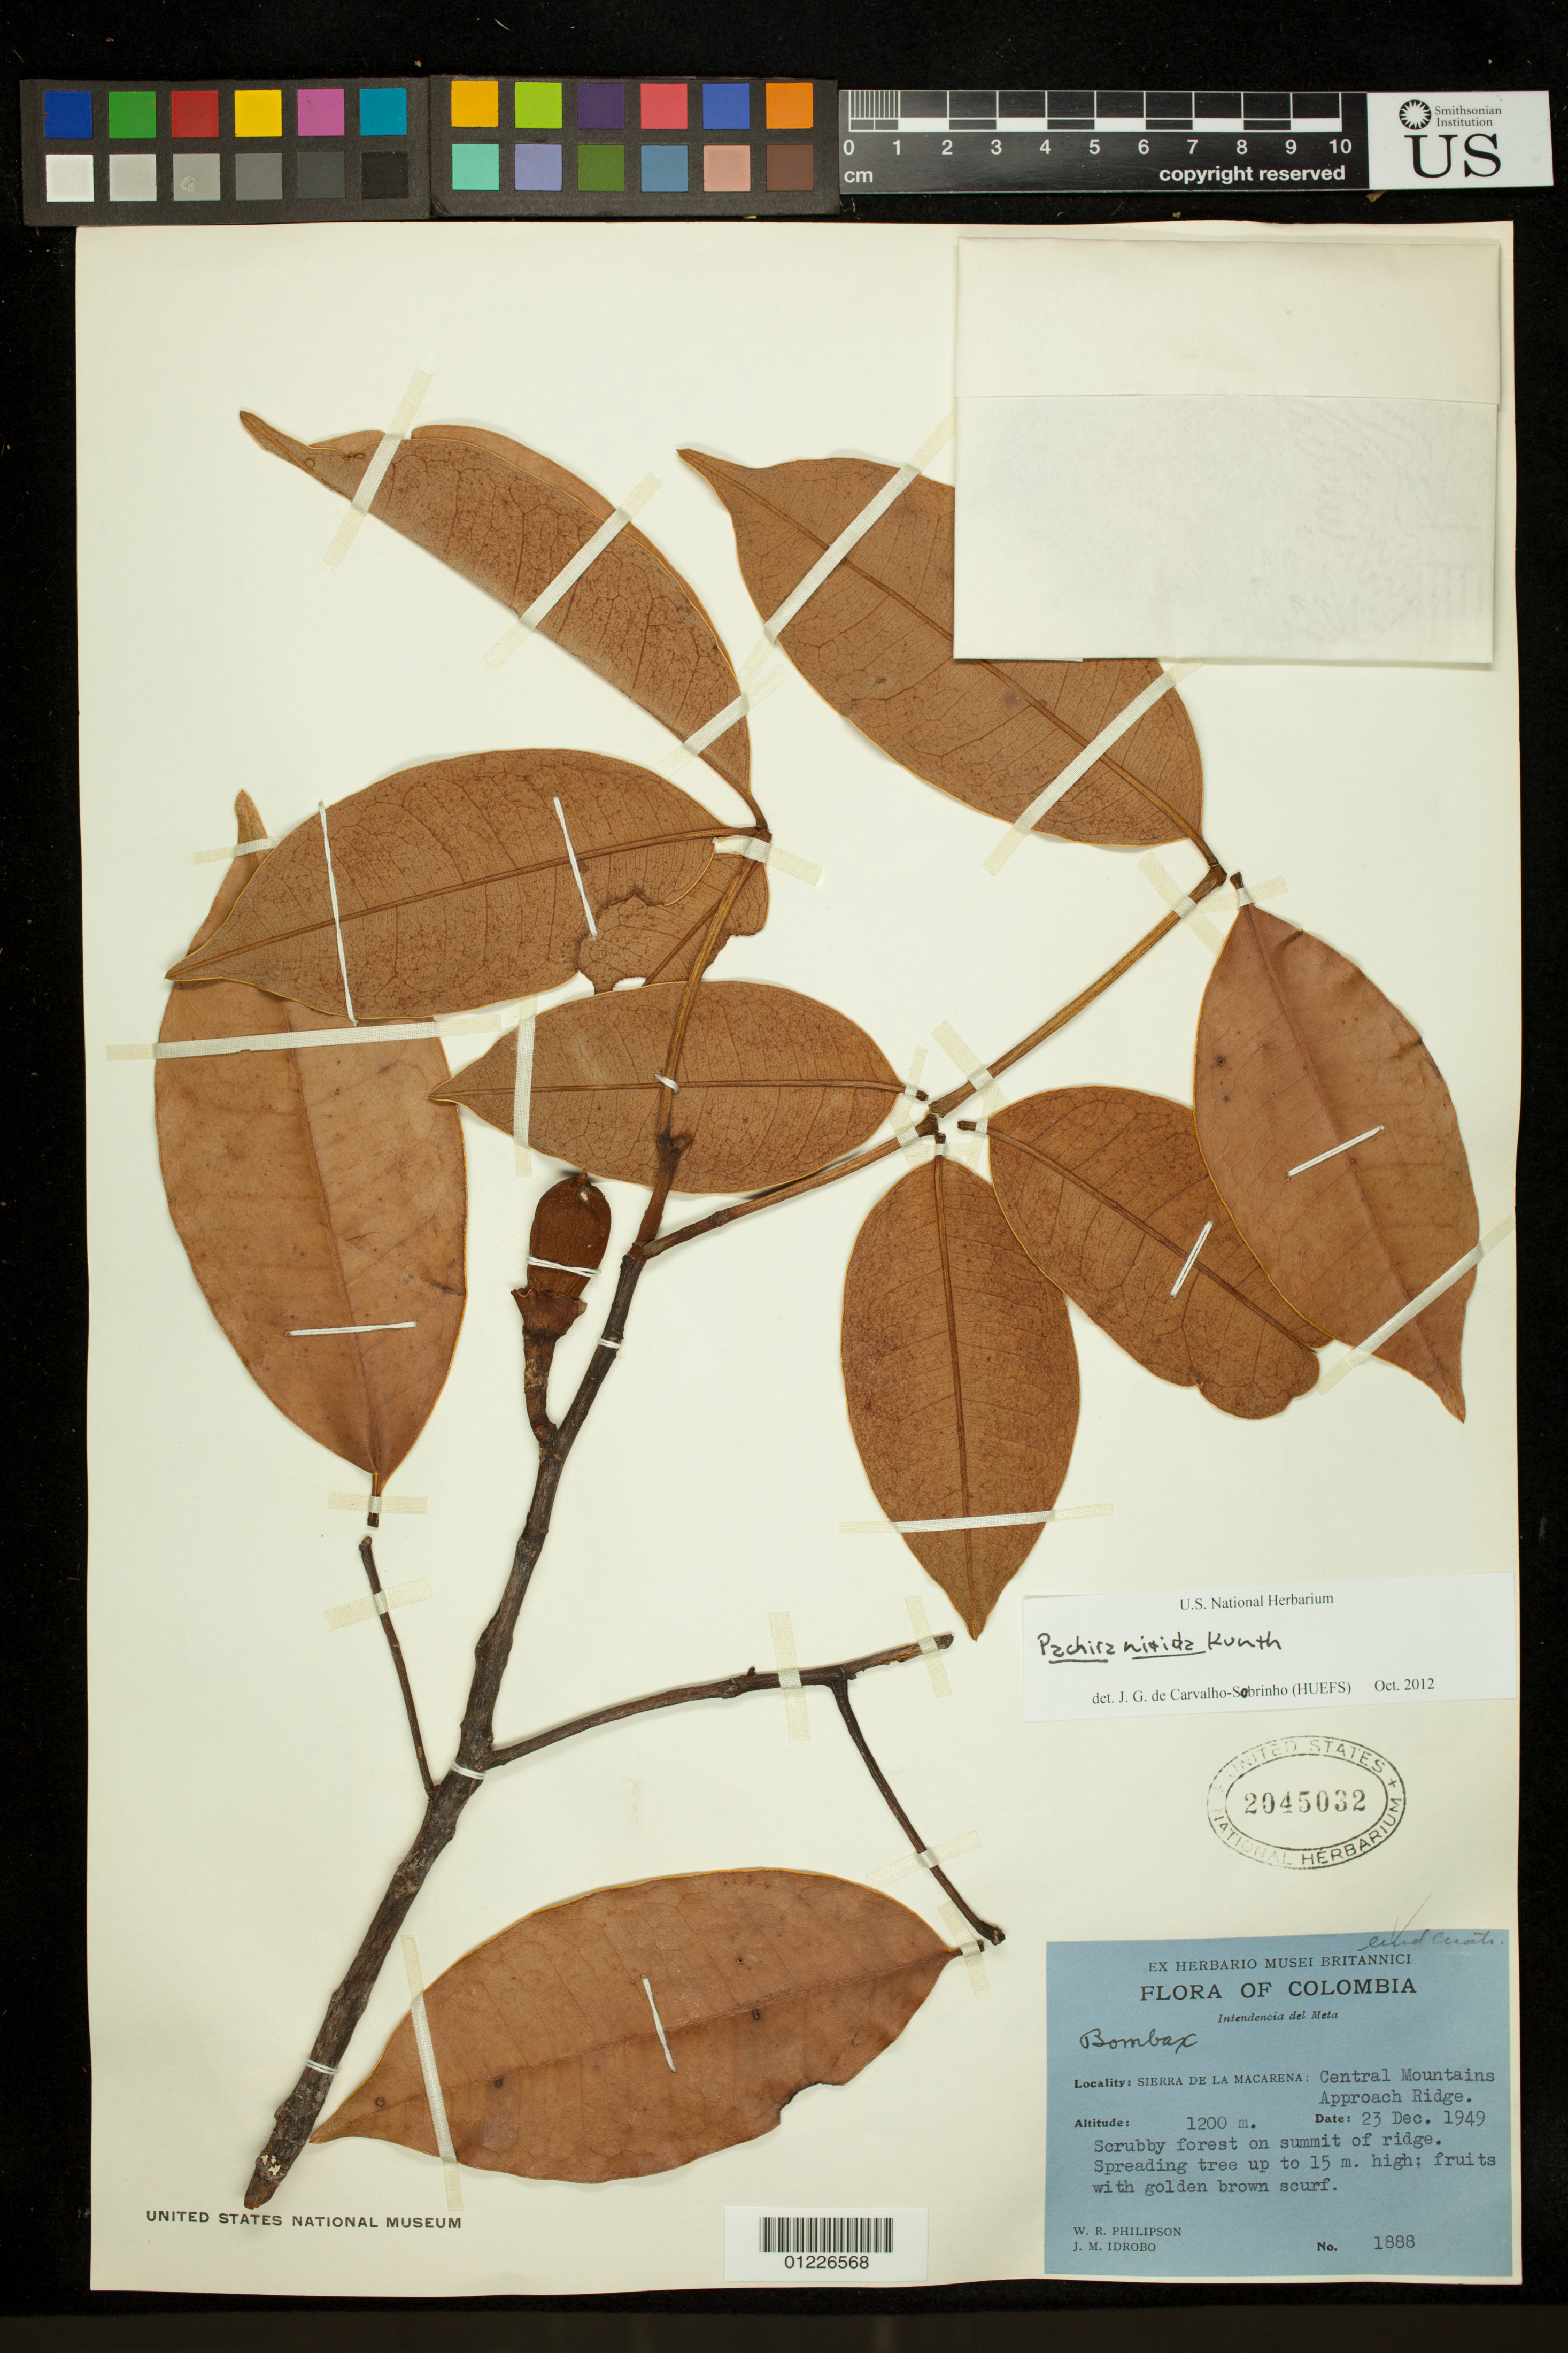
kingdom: Plantae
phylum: Tracheophyta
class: Magnoliopsida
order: Malvales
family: Malvaceae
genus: Pachira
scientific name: Pachira nitida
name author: Kunth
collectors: W. R. Philipson & J. M. Idrobo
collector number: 1888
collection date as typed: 12/23/1949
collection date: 1949-12-23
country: Colombia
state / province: Meta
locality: Intendencia del Meta: Sierra de la Macarena, Central Mountains, Approach Ridge.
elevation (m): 1200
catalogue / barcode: US 2045032